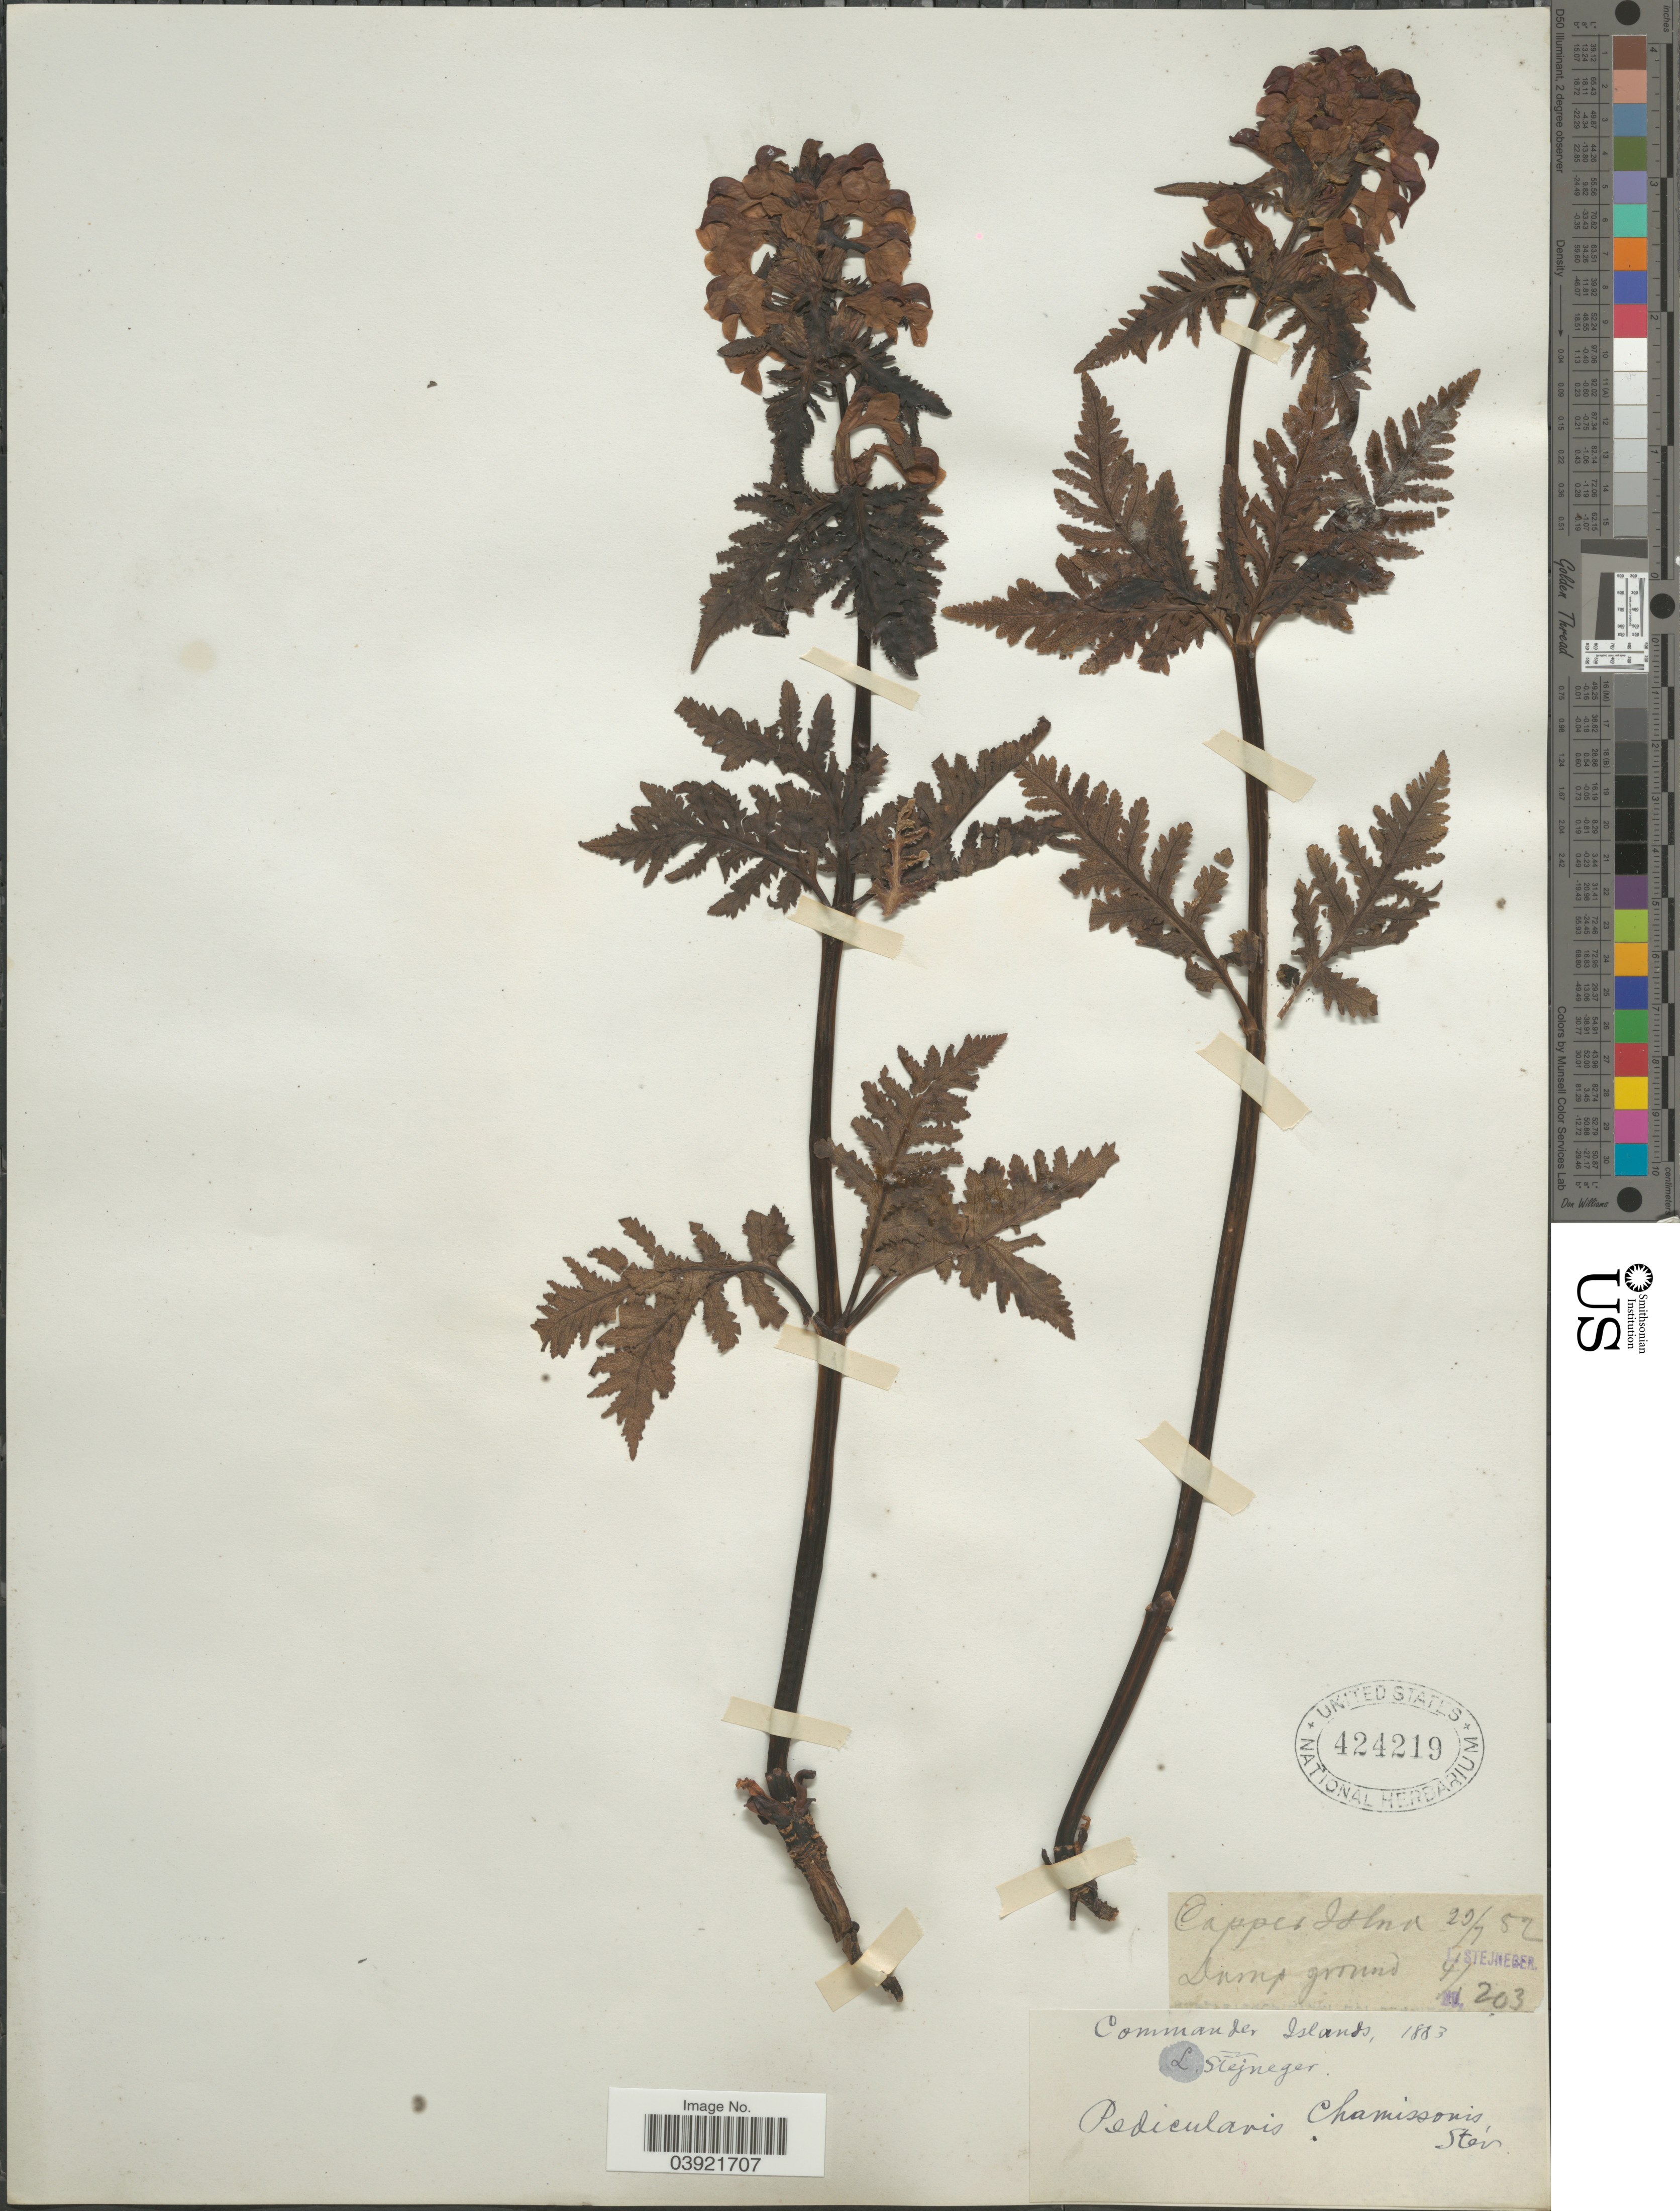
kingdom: Plantae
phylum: Tracheophyta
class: Magnoliopsida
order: Lamiales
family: Orobanchaceae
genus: Pedicularis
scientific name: Pedicularis chamissonis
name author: Steven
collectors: L. Stejneger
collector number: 4/203*?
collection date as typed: Transcribed d/m/y: 29/7/82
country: Russian Federation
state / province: Kamchatka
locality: Commander Islands.Copper Island.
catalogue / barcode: US 424219